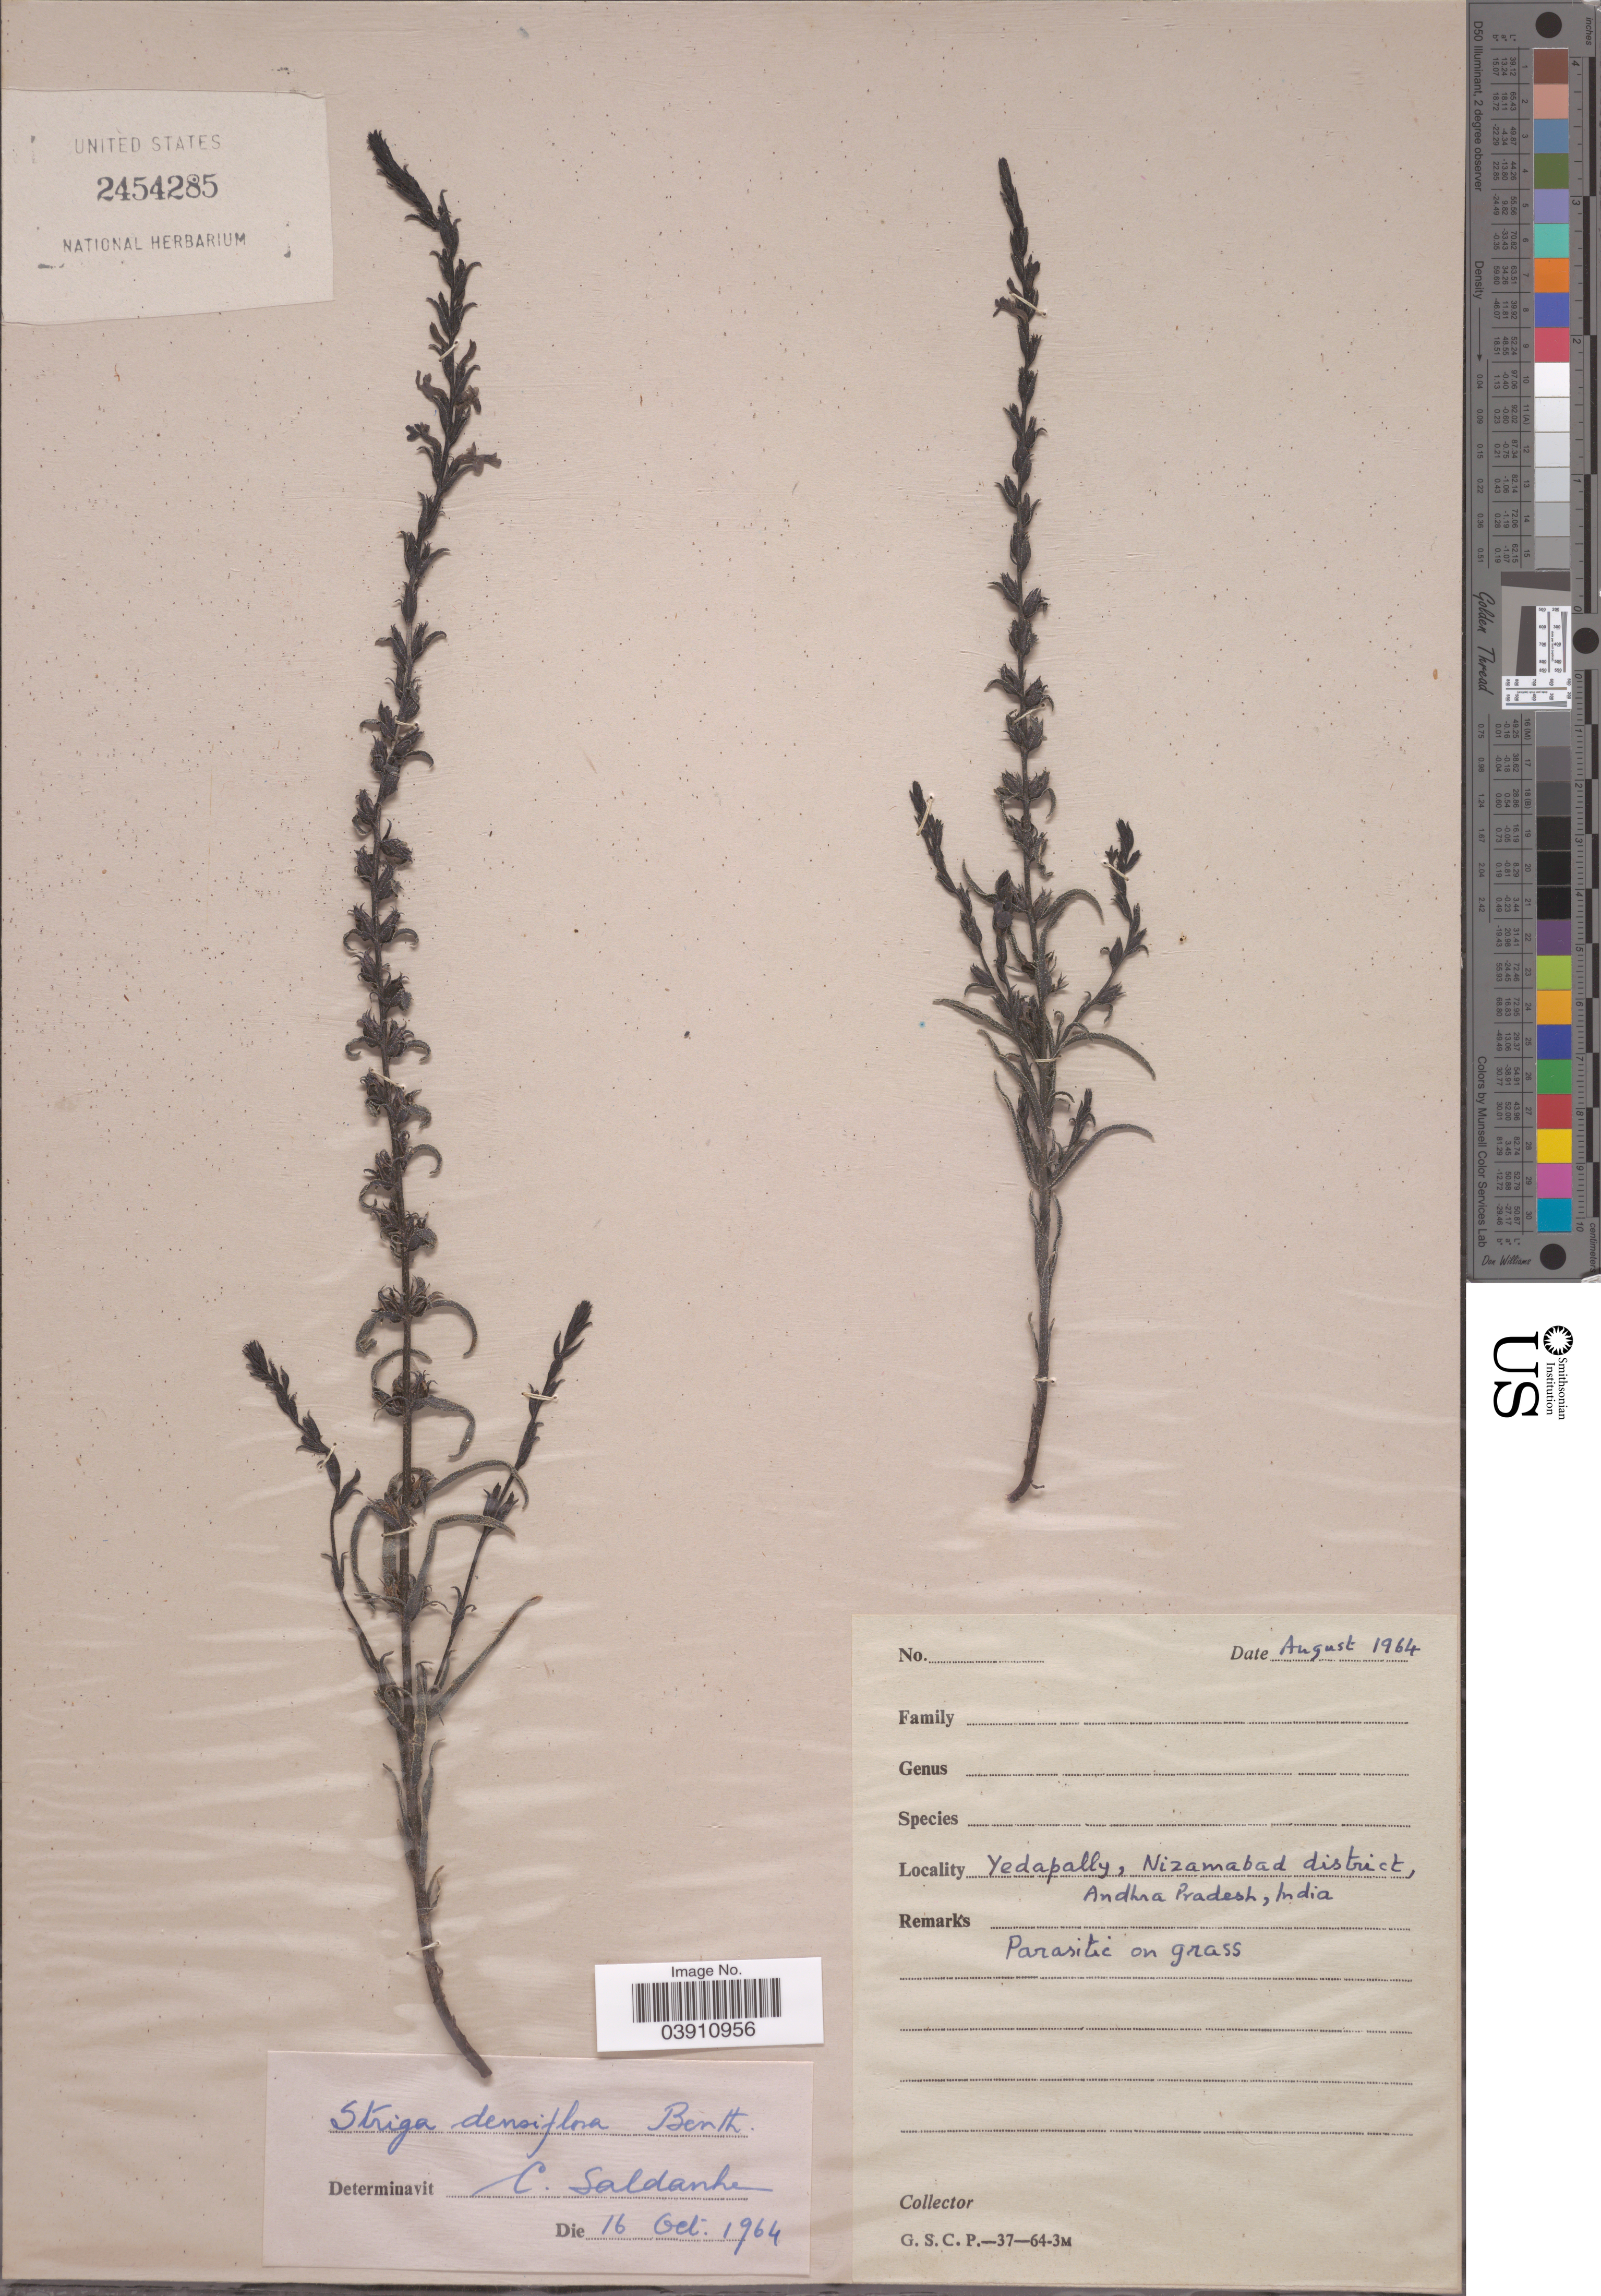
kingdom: Plantae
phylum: Tracheophyta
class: Magnoliopsida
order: Lamiales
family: Orobanchaceae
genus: Striga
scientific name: Striga densiflora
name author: (Benth.) Benth.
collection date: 1964-08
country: India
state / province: Andhra Pradesh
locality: Yedapally, Nizamabad district, Andhra Pradesh.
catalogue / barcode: US 2454285